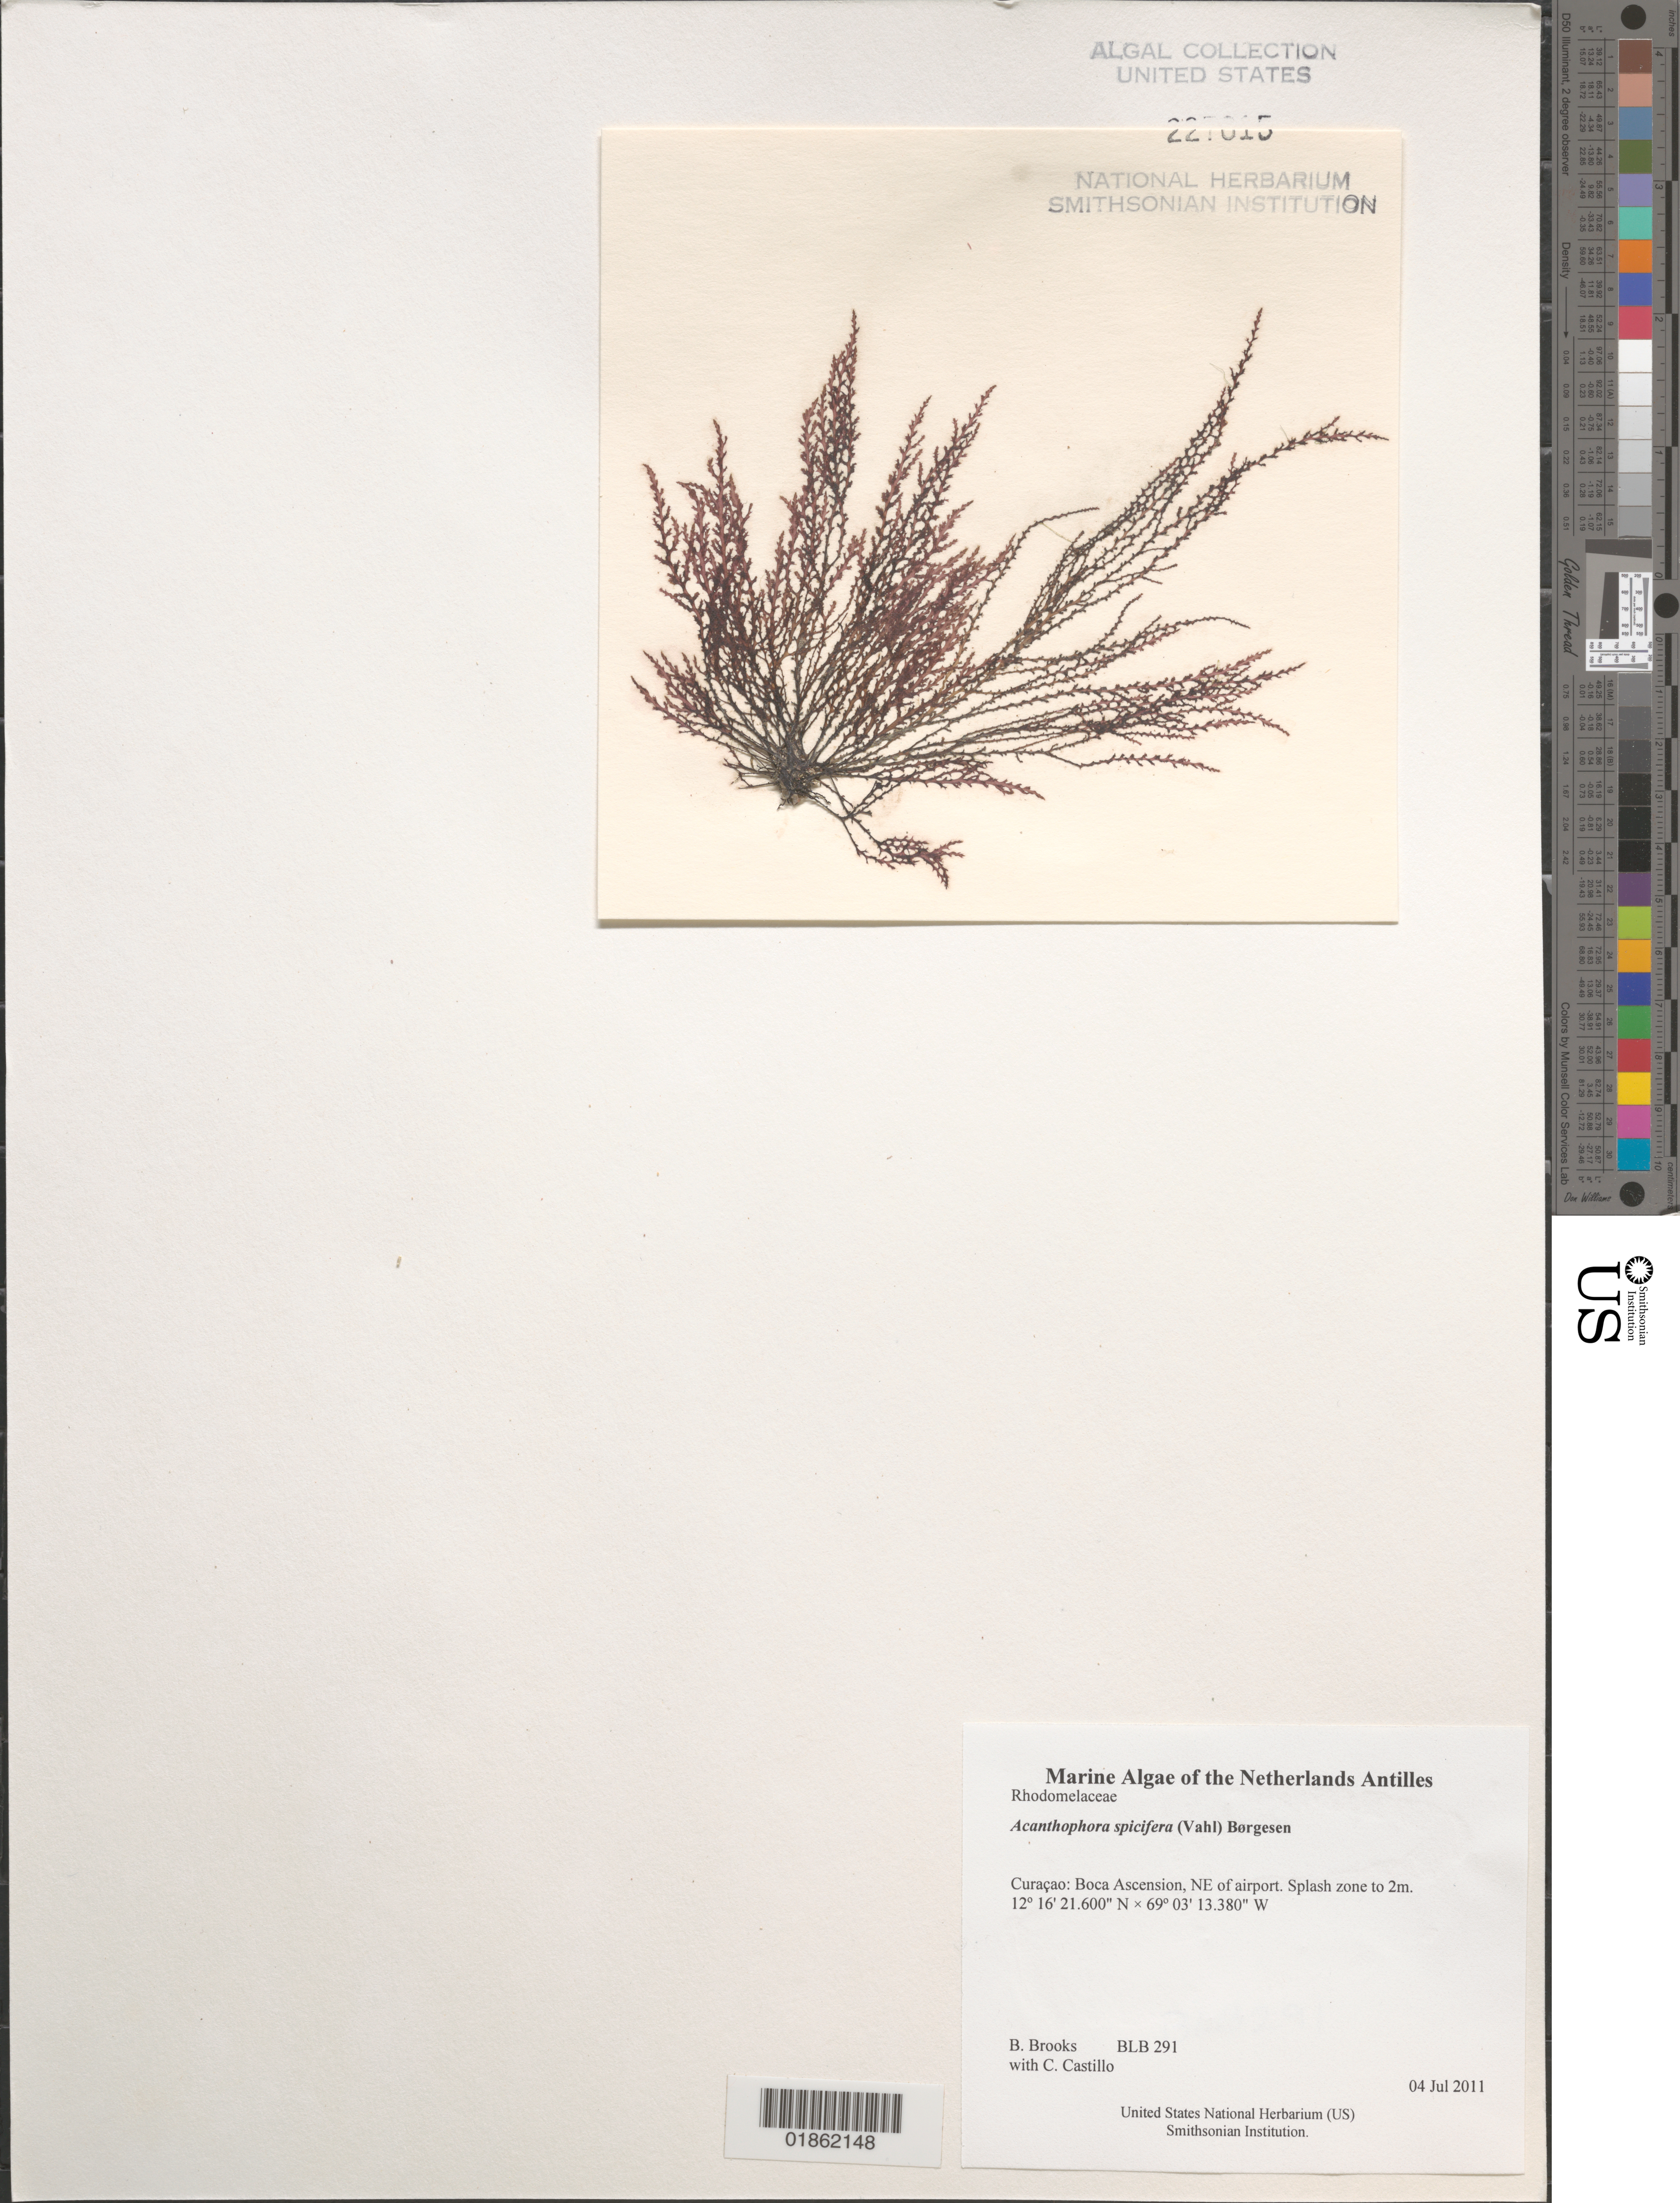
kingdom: Plantae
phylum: Rhodophyta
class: Florideophyceae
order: Ceramiales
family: Rhodomelaceae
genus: Acanthophora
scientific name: Acanthophora spicifera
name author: (Vahl) Børgesen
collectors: B. Brooks & C. Castillo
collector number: BLB 291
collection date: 2011-07-04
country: Curaçao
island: Curaçao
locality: Boca Ascension, NE of airport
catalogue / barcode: US 227015